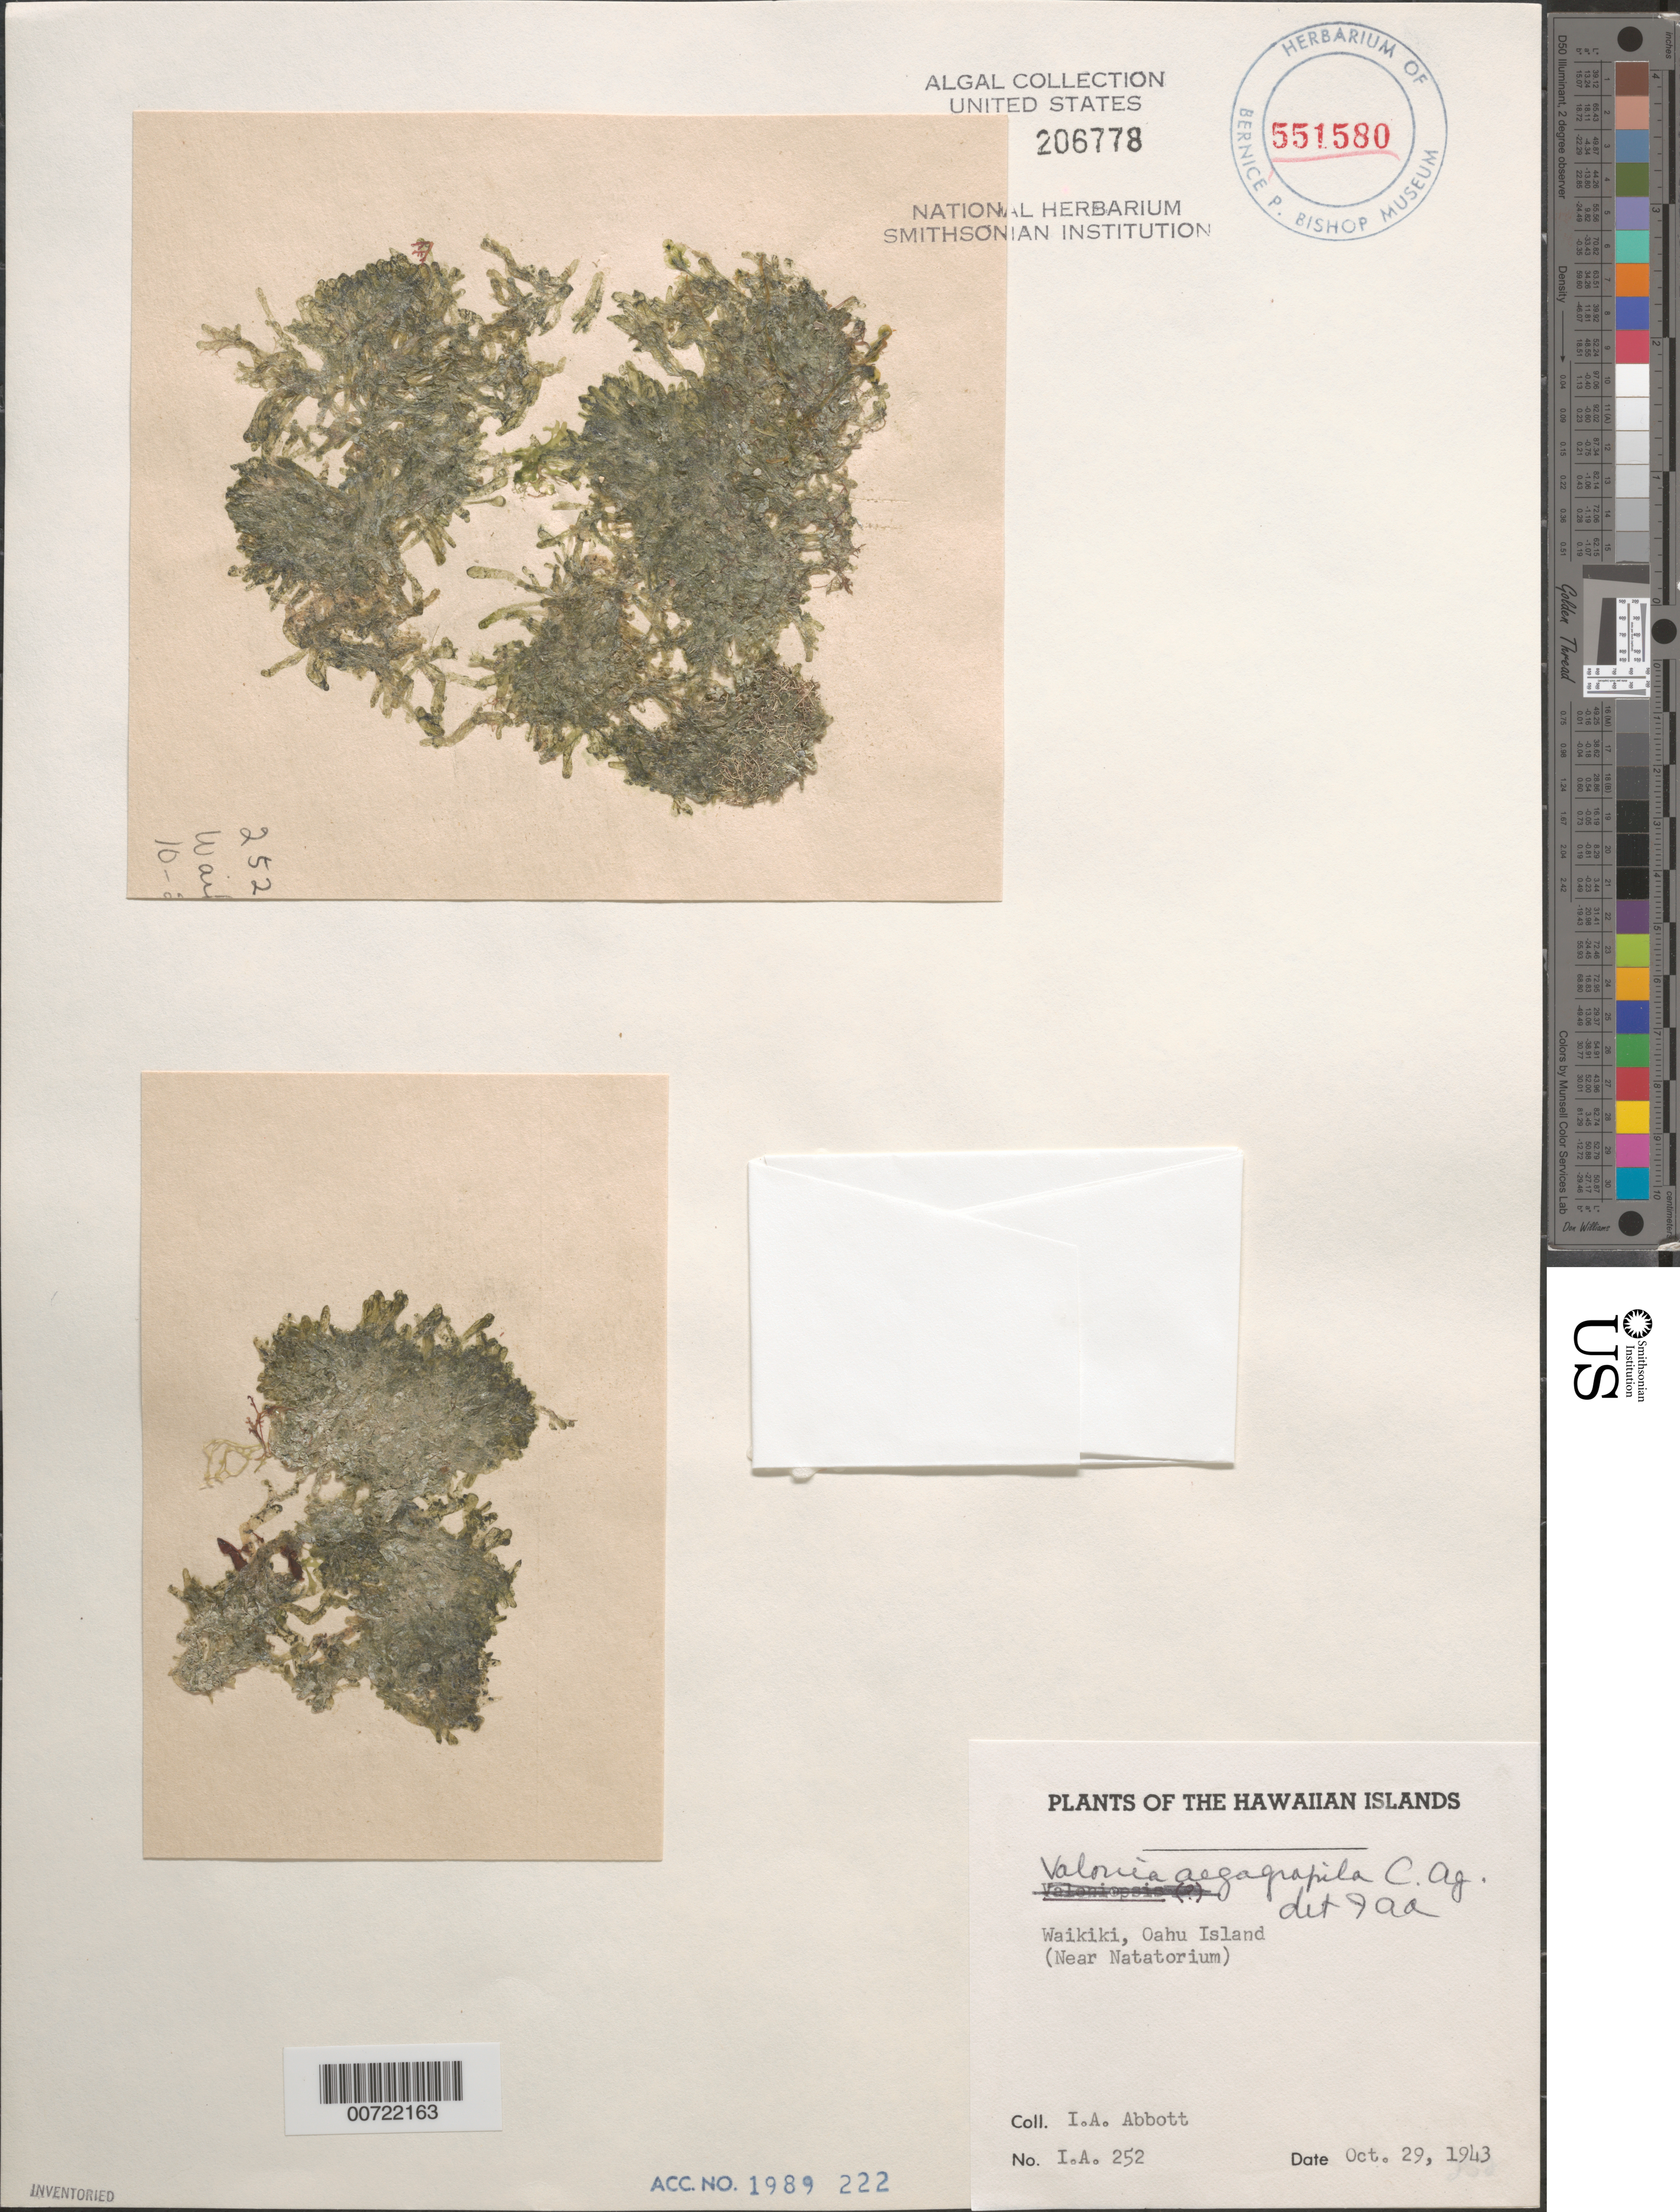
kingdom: Plantae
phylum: Chlorophyta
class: Ulvophyceae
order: Siphonocladales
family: Valoniaceae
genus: Valonia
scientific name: Valonia aegagropila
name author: C. Agardh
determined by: Abbott, Isabella A.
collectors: I. A. Abbott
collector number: IAA 252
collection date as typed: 29 Oct 1943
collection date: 1943-10-29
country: United States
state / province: Hawaii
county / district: Honolulu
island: Oahu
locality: Waikiki near Natatorium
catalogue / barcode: US 206778